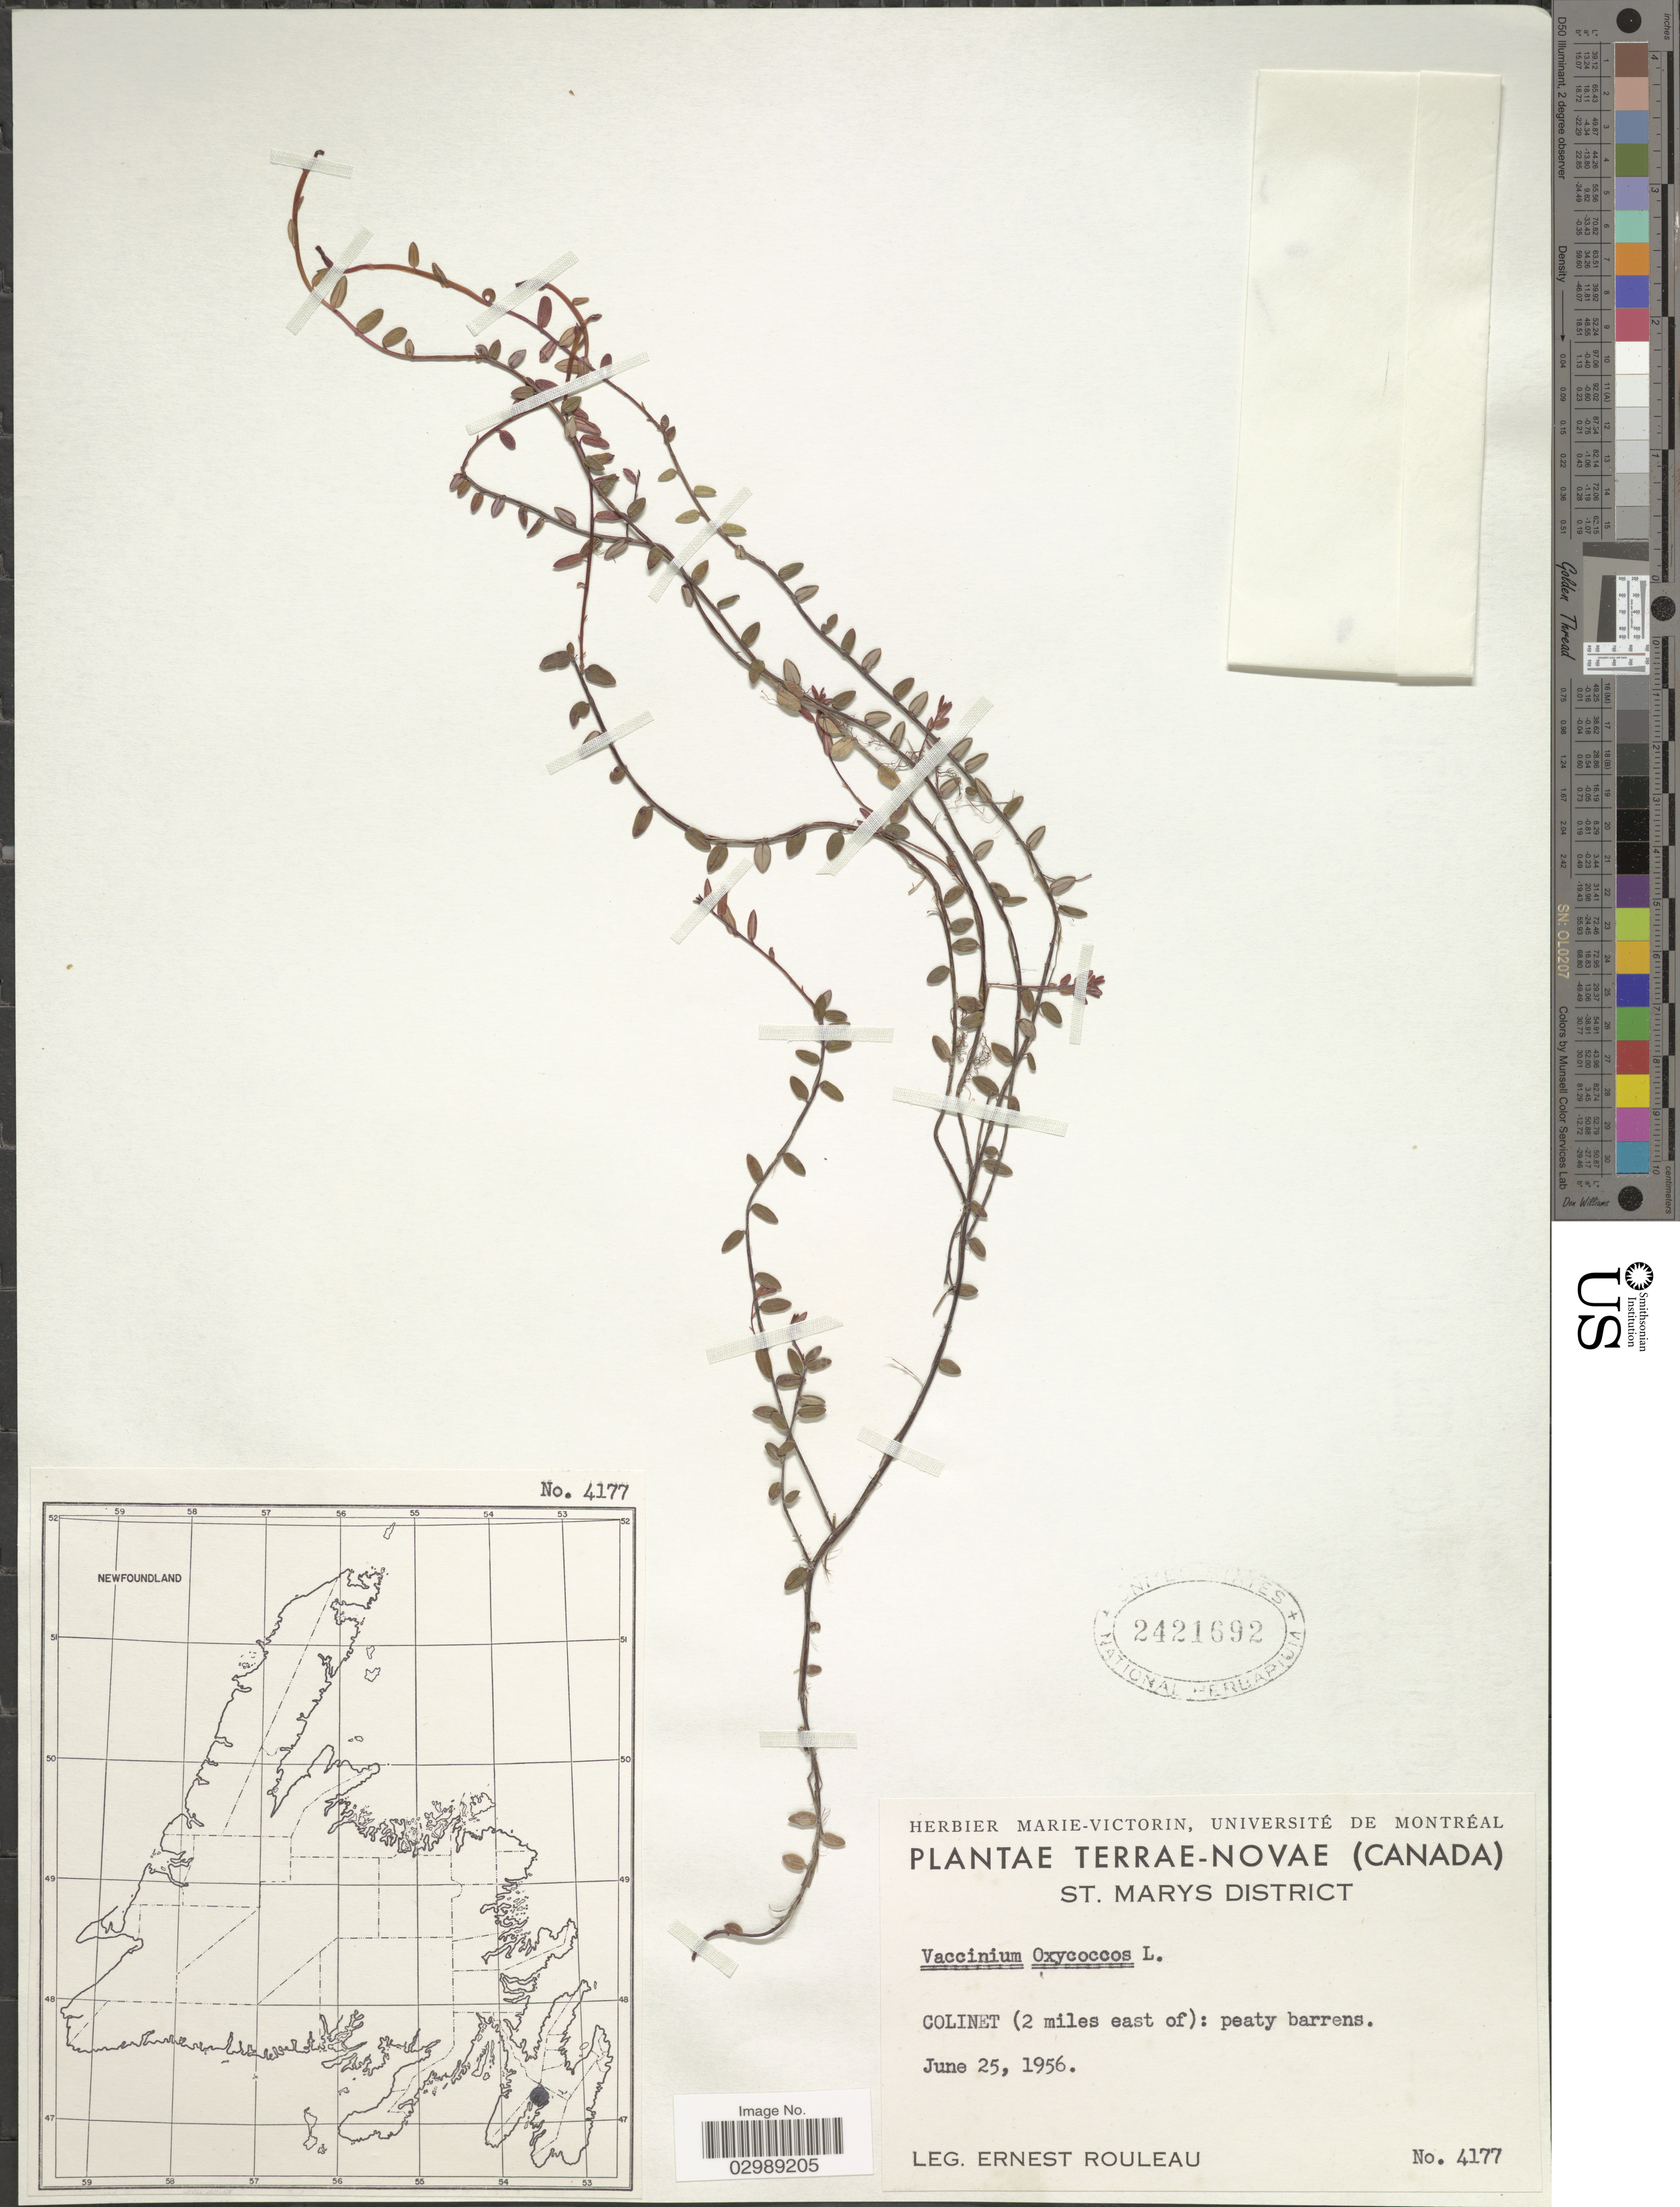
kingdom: Plantae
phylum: Tracheophyta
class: Magnoliopsida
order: Ericales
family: Ericaceae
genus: Vaccinium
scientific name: Vaccinium oxycoccos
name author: L.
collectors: E. Rouleau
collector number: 4177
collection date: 1956-06-25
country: Canada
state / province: Newfoundland and Labrador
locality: Terrae-Novae. St. Marys District. Colinet (2 miles east of): peaty barrens.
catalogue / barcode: US 2421692